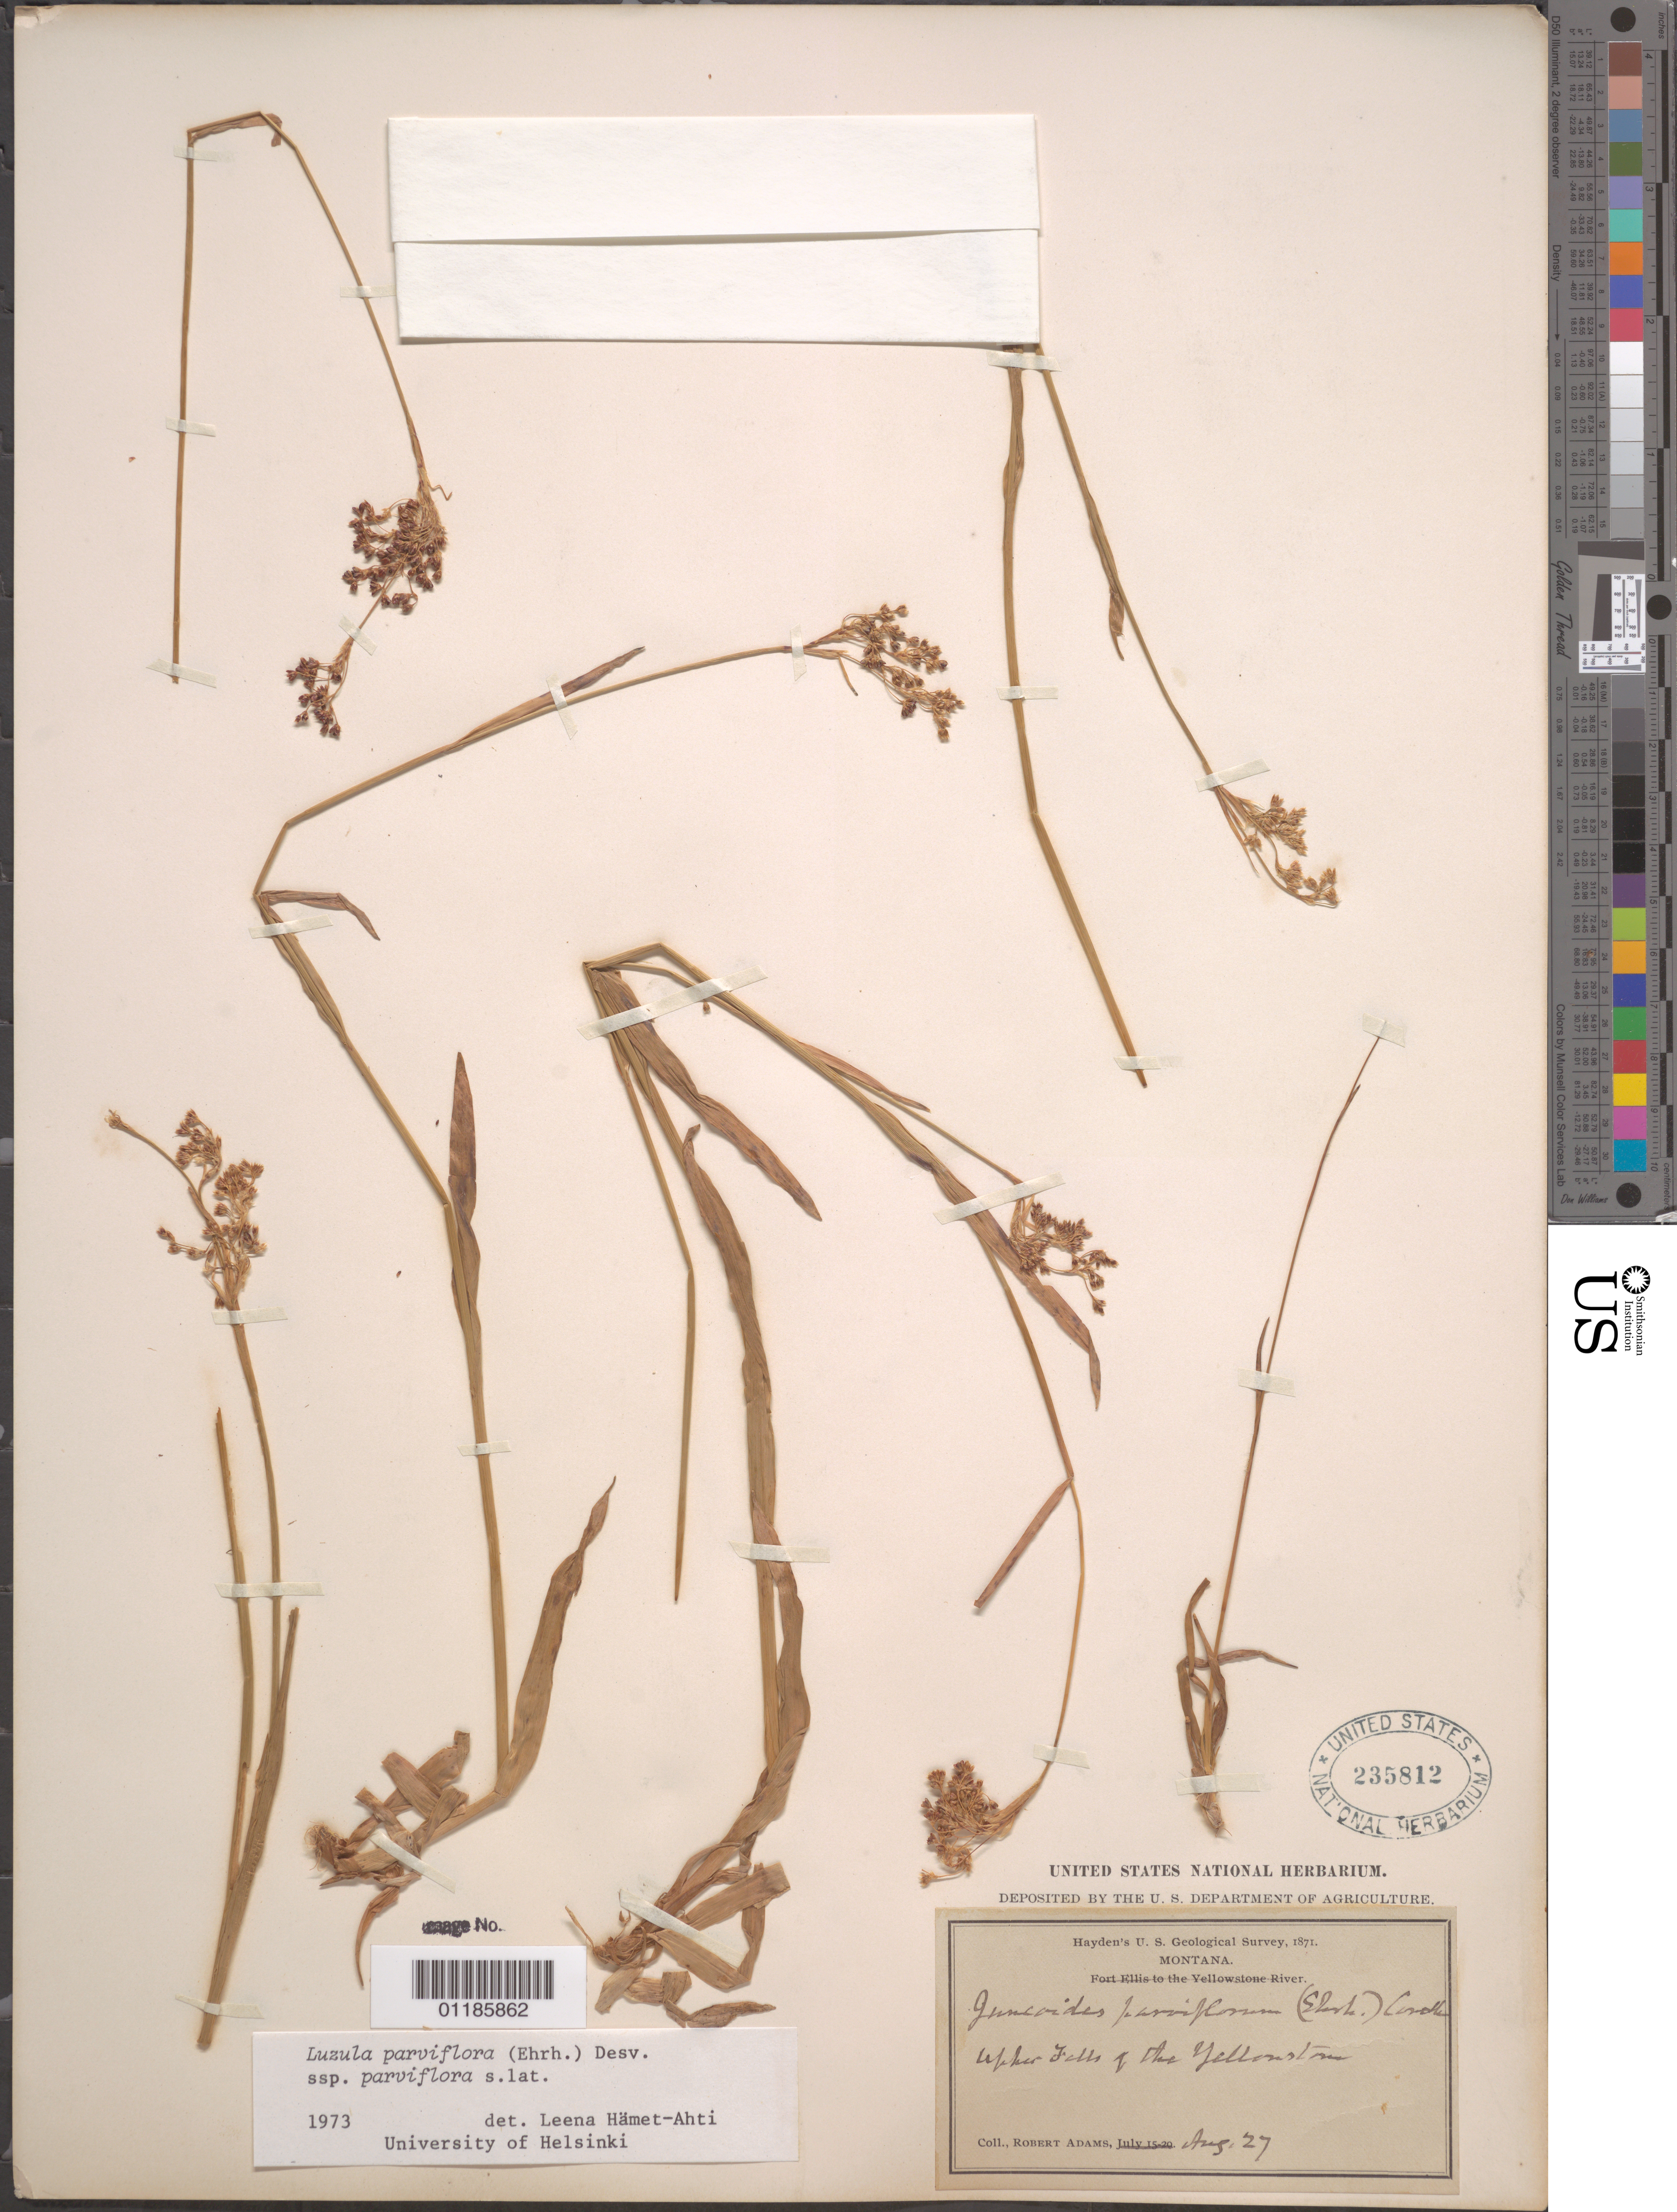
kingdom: Plantae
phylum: Tracheophyta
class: Liliopsida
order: Poales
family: Juncaceae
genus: Luzula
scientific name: Luzula parviflora subsp. parviflora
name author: (Ehrh.) Desv.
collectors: R. Adams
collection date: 1871-08-27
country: United States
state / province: Montana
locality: Upper Falls of Yellowstone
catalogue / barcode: US 235812